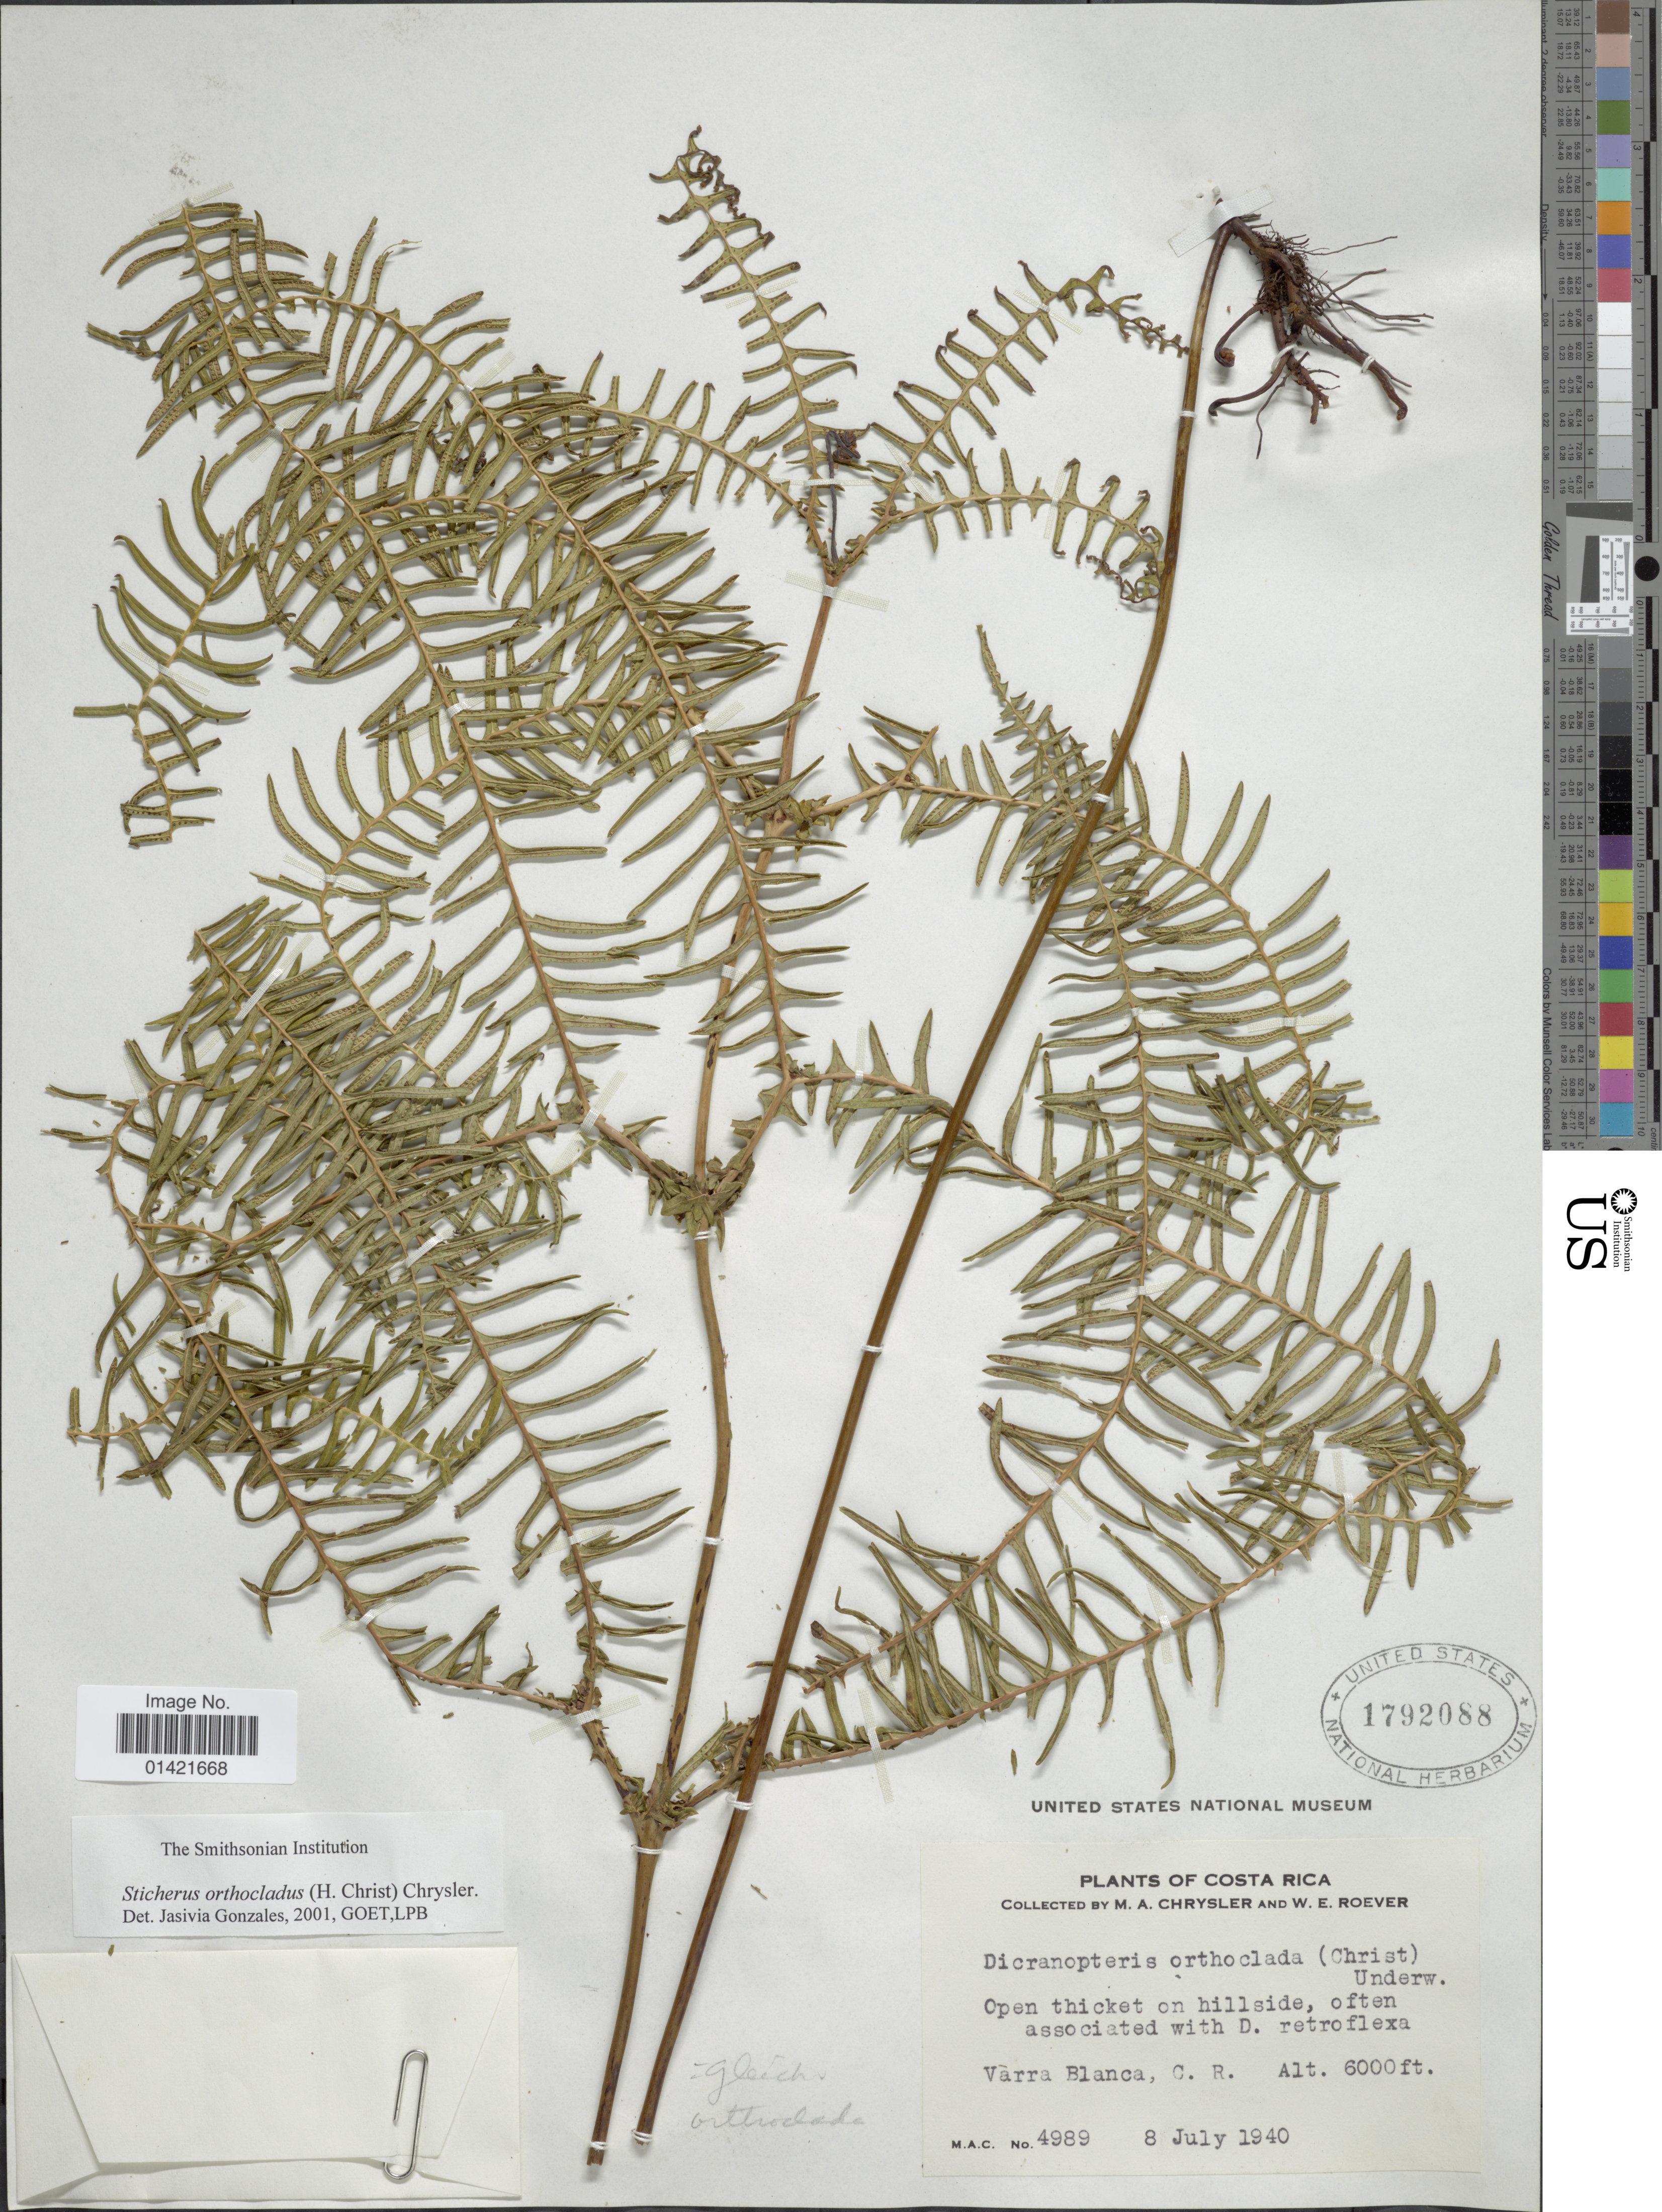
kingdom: Plantae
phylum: Tracheophyta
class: Polypodiopsida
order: Gleicheniales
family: Gleicheniaceae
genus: Sticherus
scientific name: Sticherus orthocladus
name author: (Christ) Chrysler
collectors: M. A. Chrysler & W. Roever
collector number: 4989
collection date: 1940-07-08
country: Costa Rica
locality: Varra Blanca, C. R.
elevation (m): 1829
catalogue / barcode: US 1792088